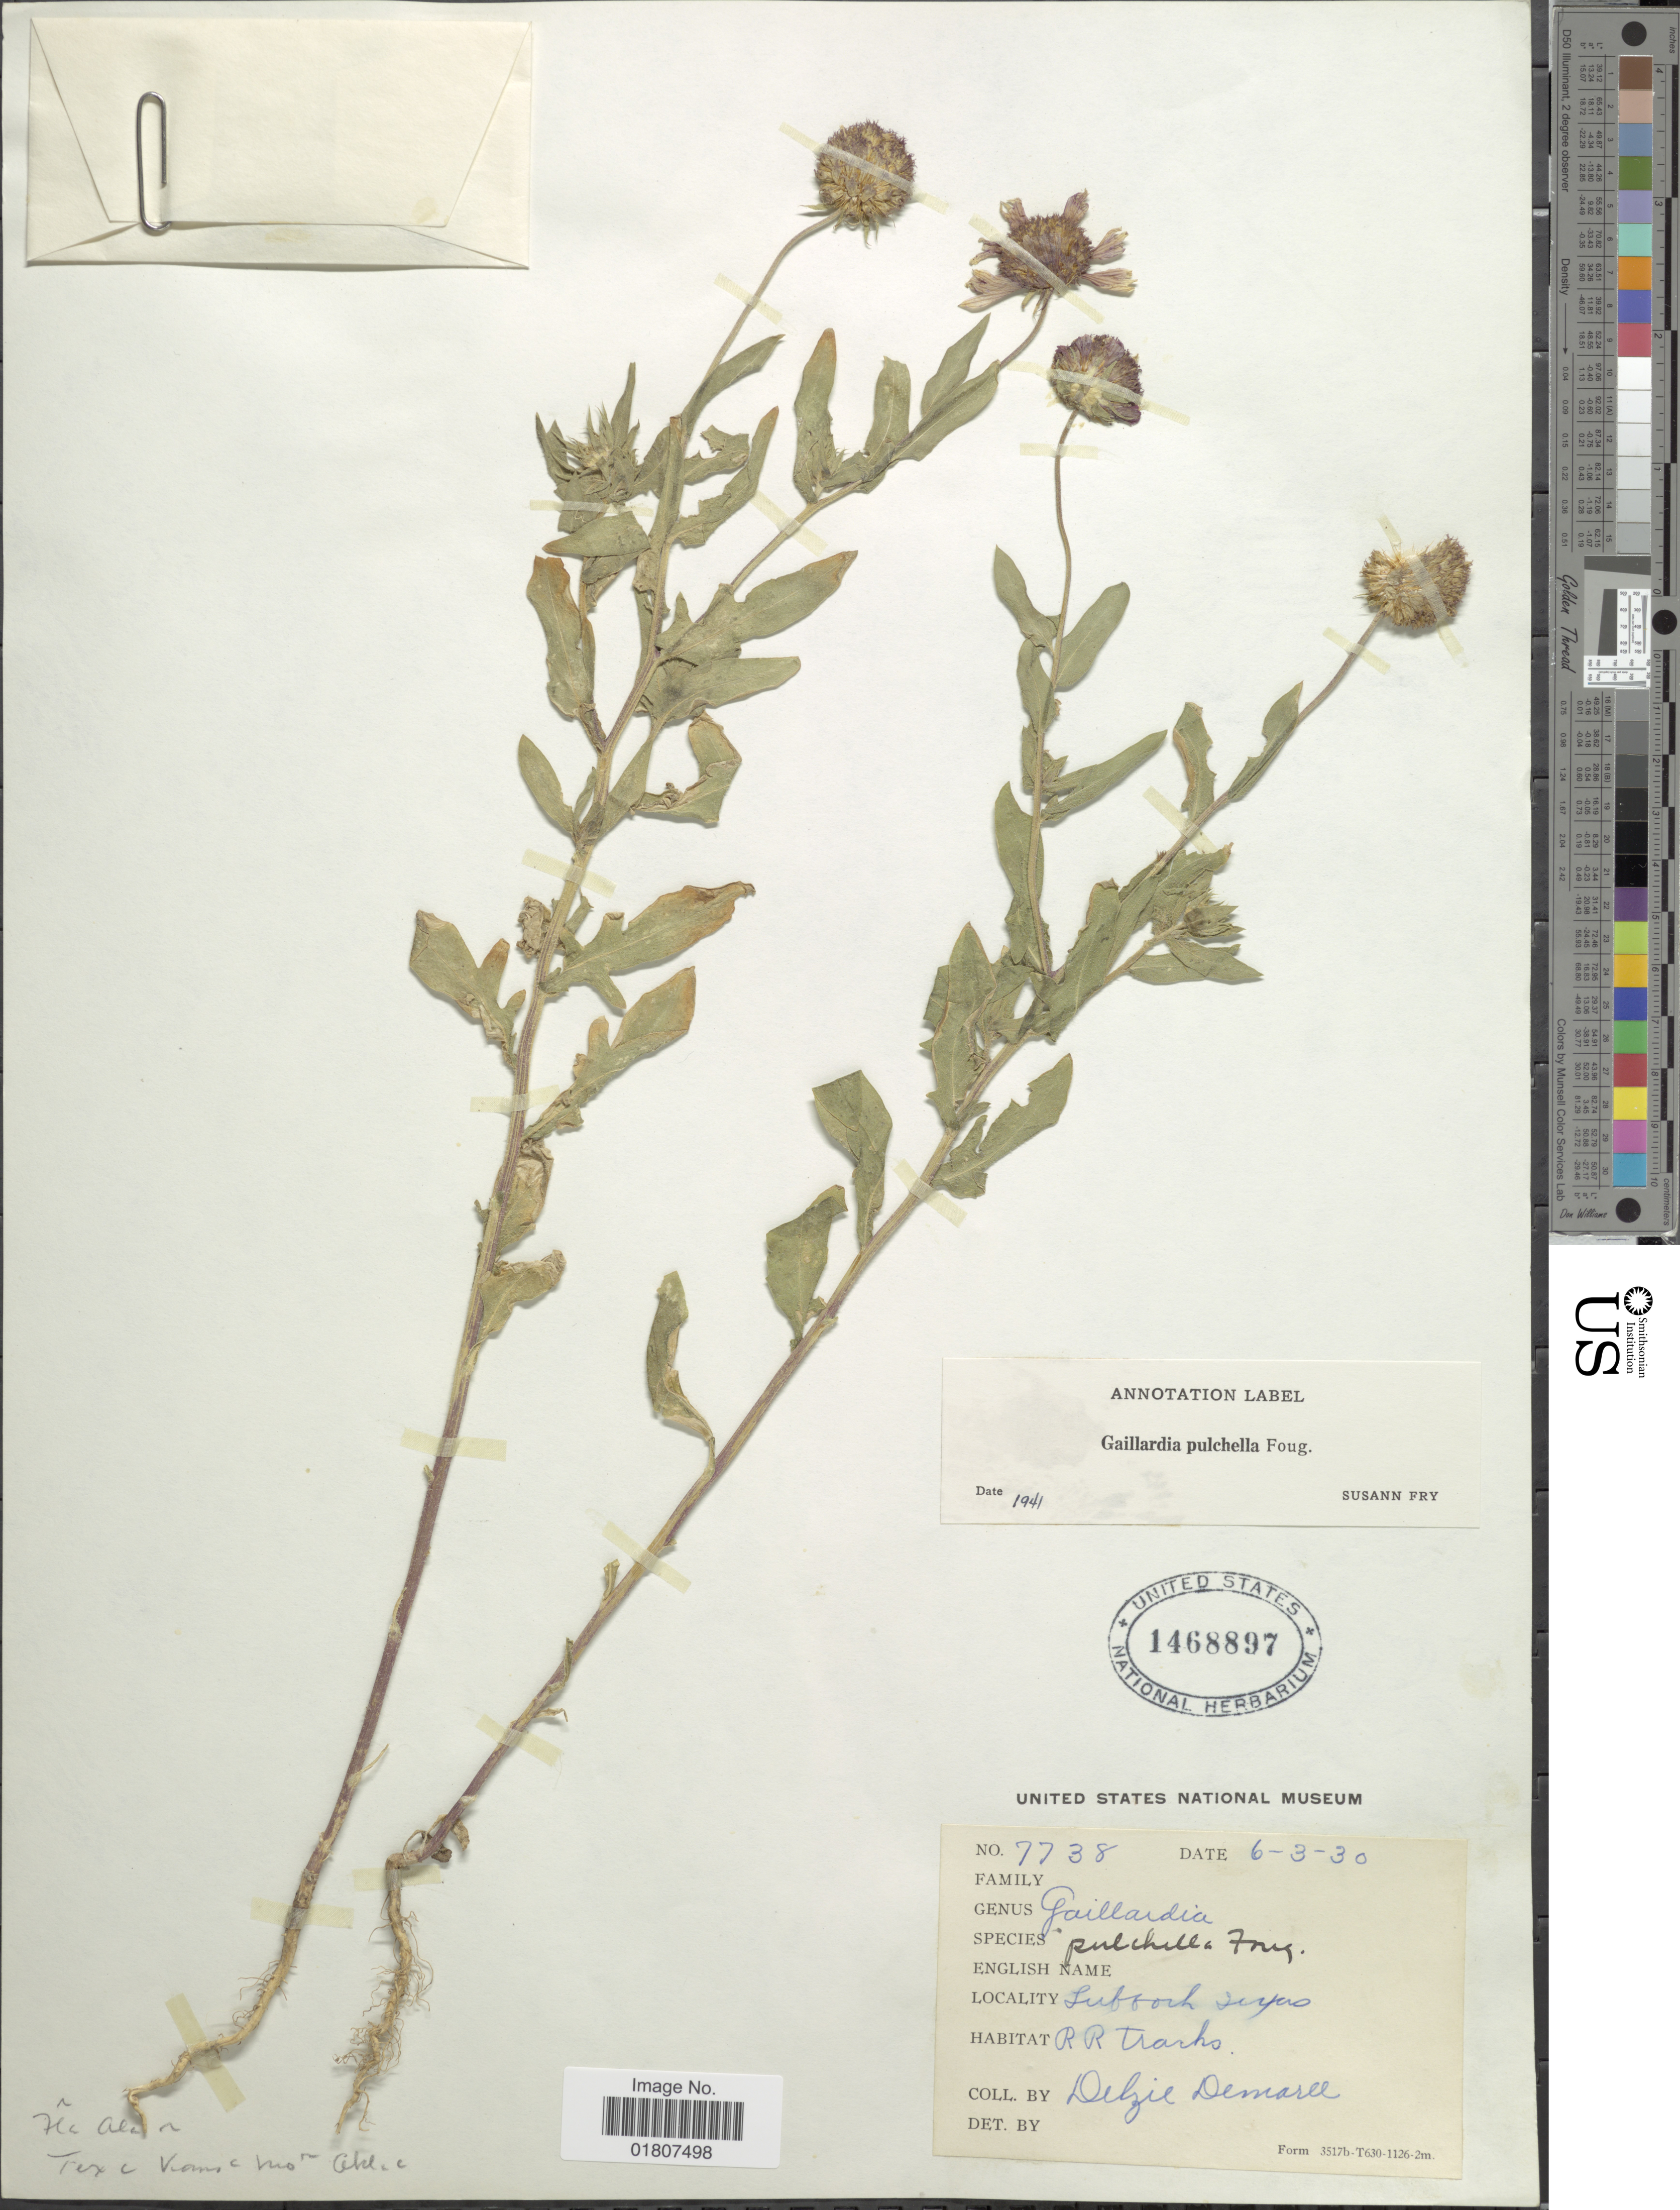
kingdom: Plantae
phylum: Tracheophyta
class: Magnoliopsida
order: Asterales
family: Asteraceae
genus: Gaillardia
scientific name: Gaillardia pulchella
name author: Foug.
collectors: D. Demaree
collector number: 7738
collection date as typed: Transcribed d/m/y: 3/6/30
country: United States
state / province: Texas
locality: Suffolk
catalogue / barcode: US 1468897